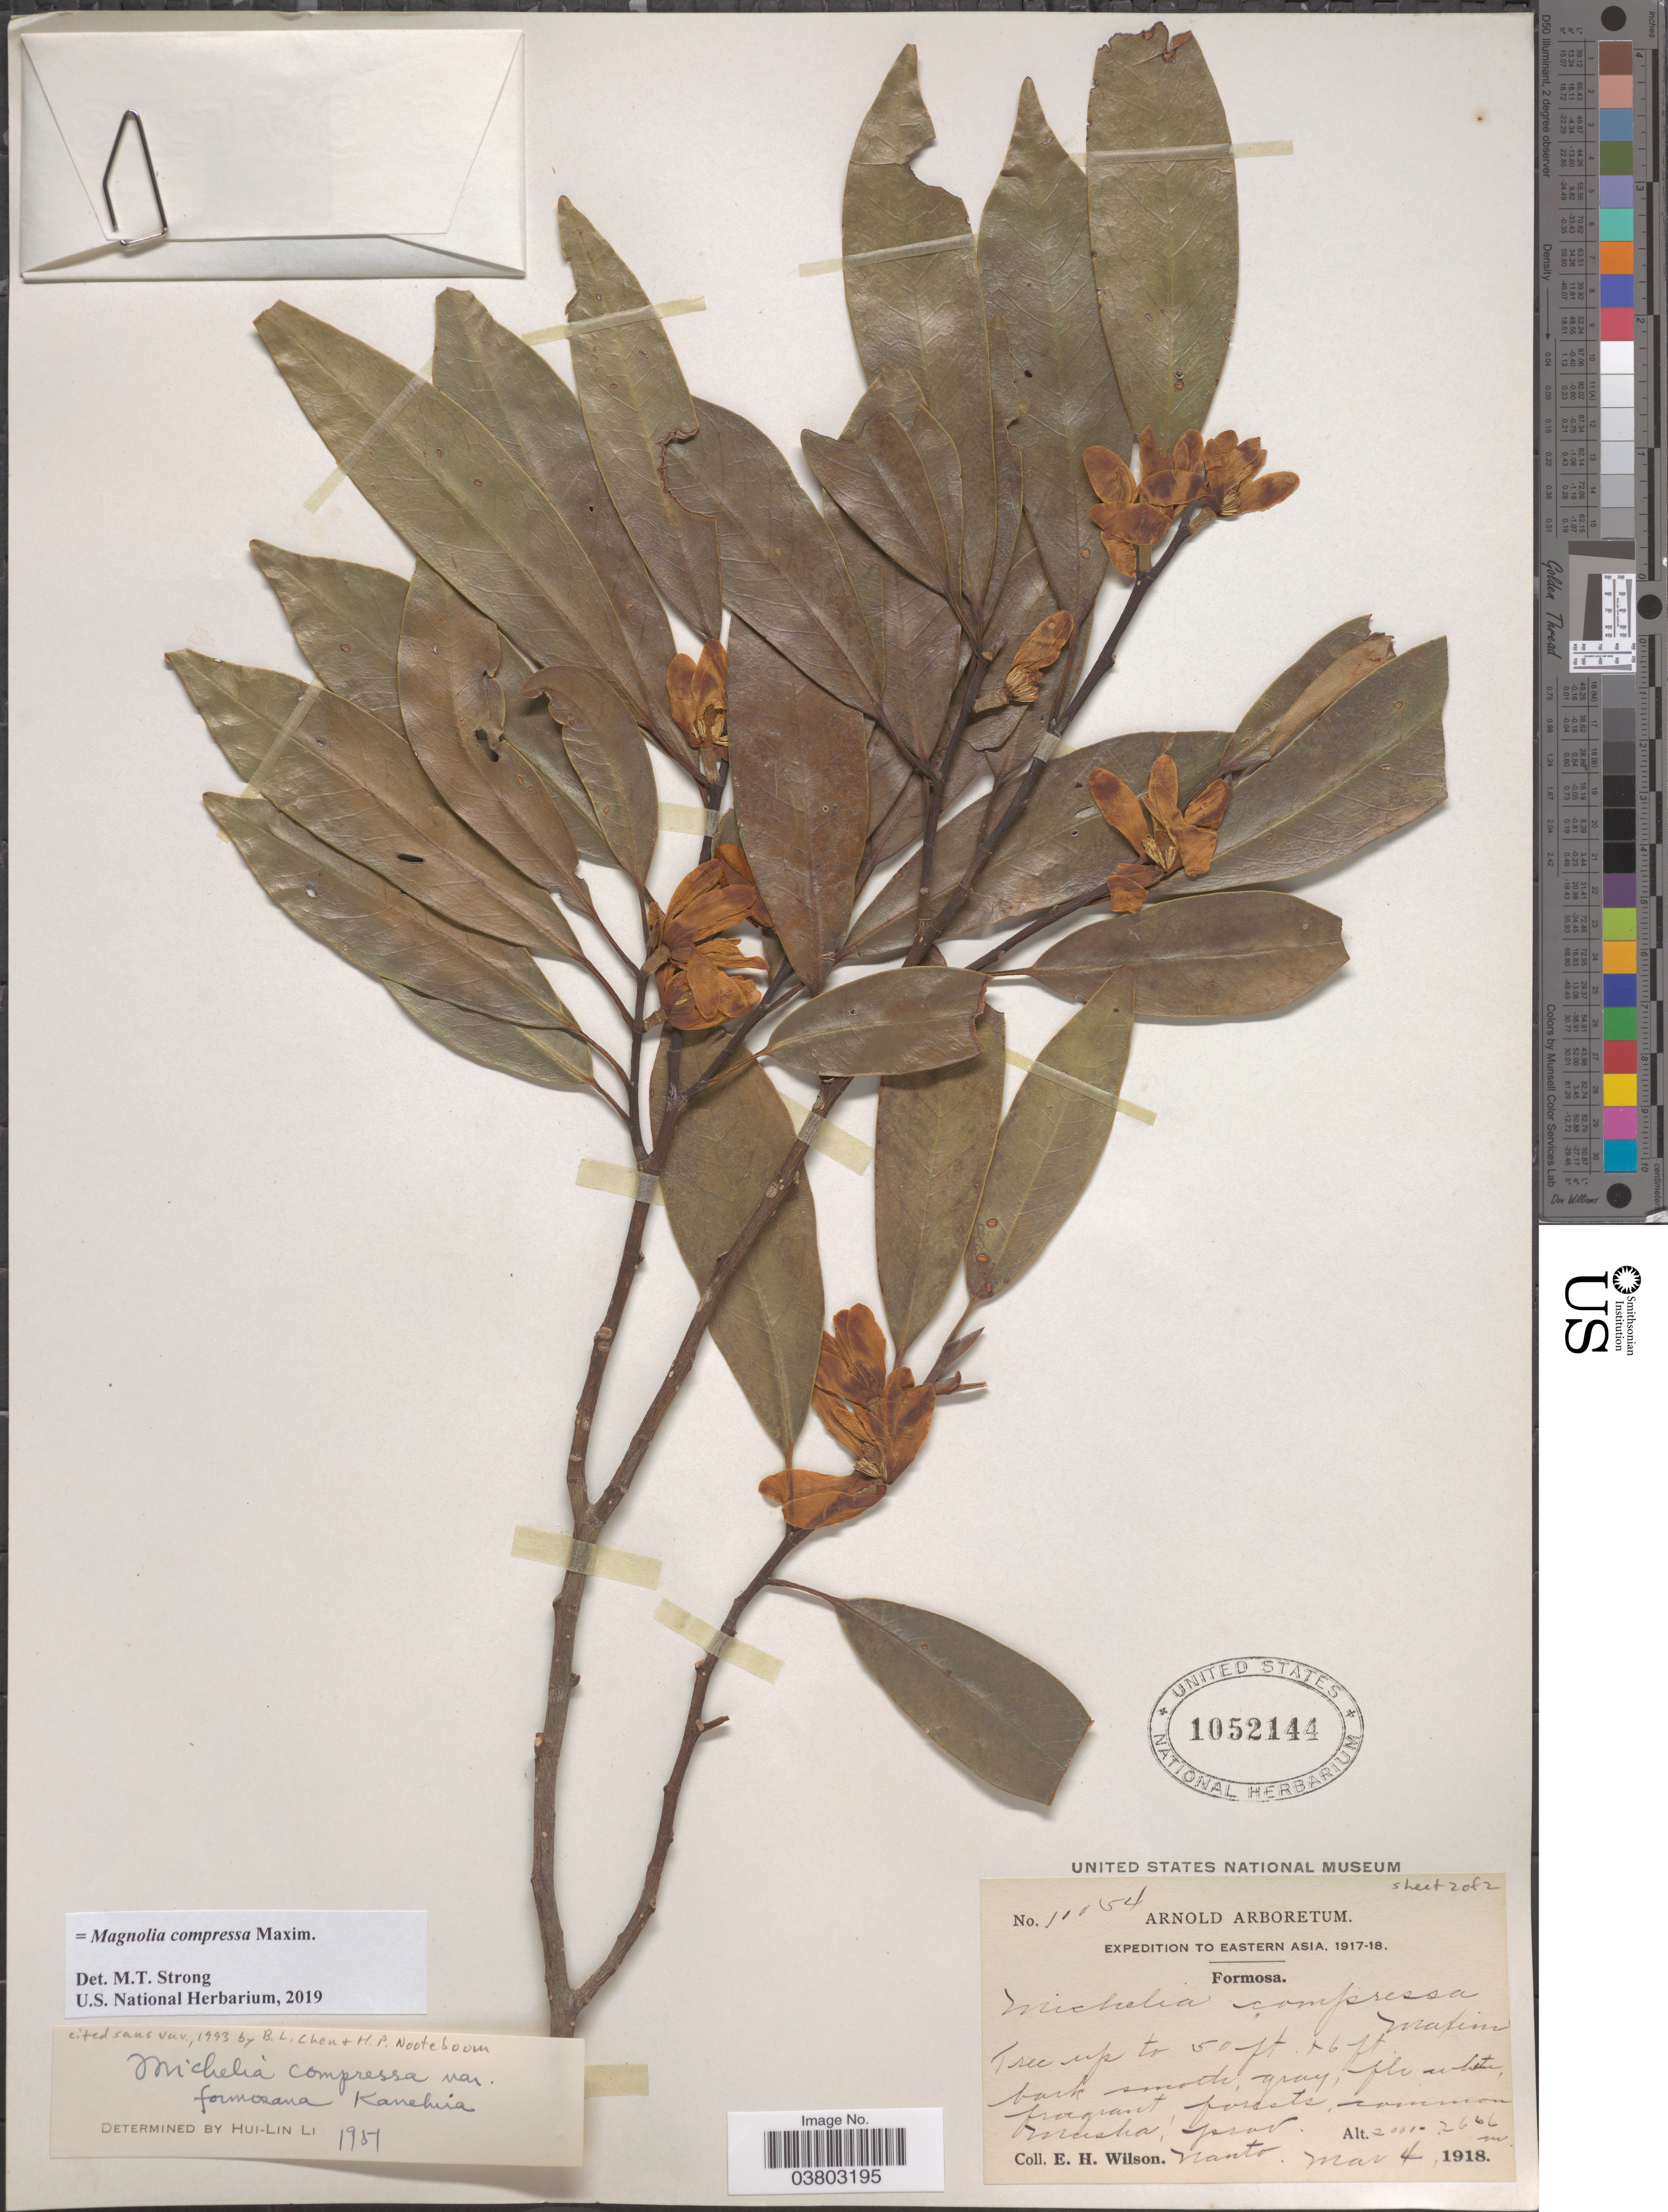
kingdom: Plantae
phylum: Tracheophyta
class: Magnoliopsida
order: Magnoliales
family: Magnoliaceae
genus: Magnolia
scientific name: Magnolia compressa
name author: Maxim.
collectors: E. Wilson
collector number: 10054*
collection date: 1918-03-04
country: Taiwan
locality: Eastern Asia. Formosa. Muska, prov. Nanto.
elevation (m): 2001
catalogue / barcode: US 1052144